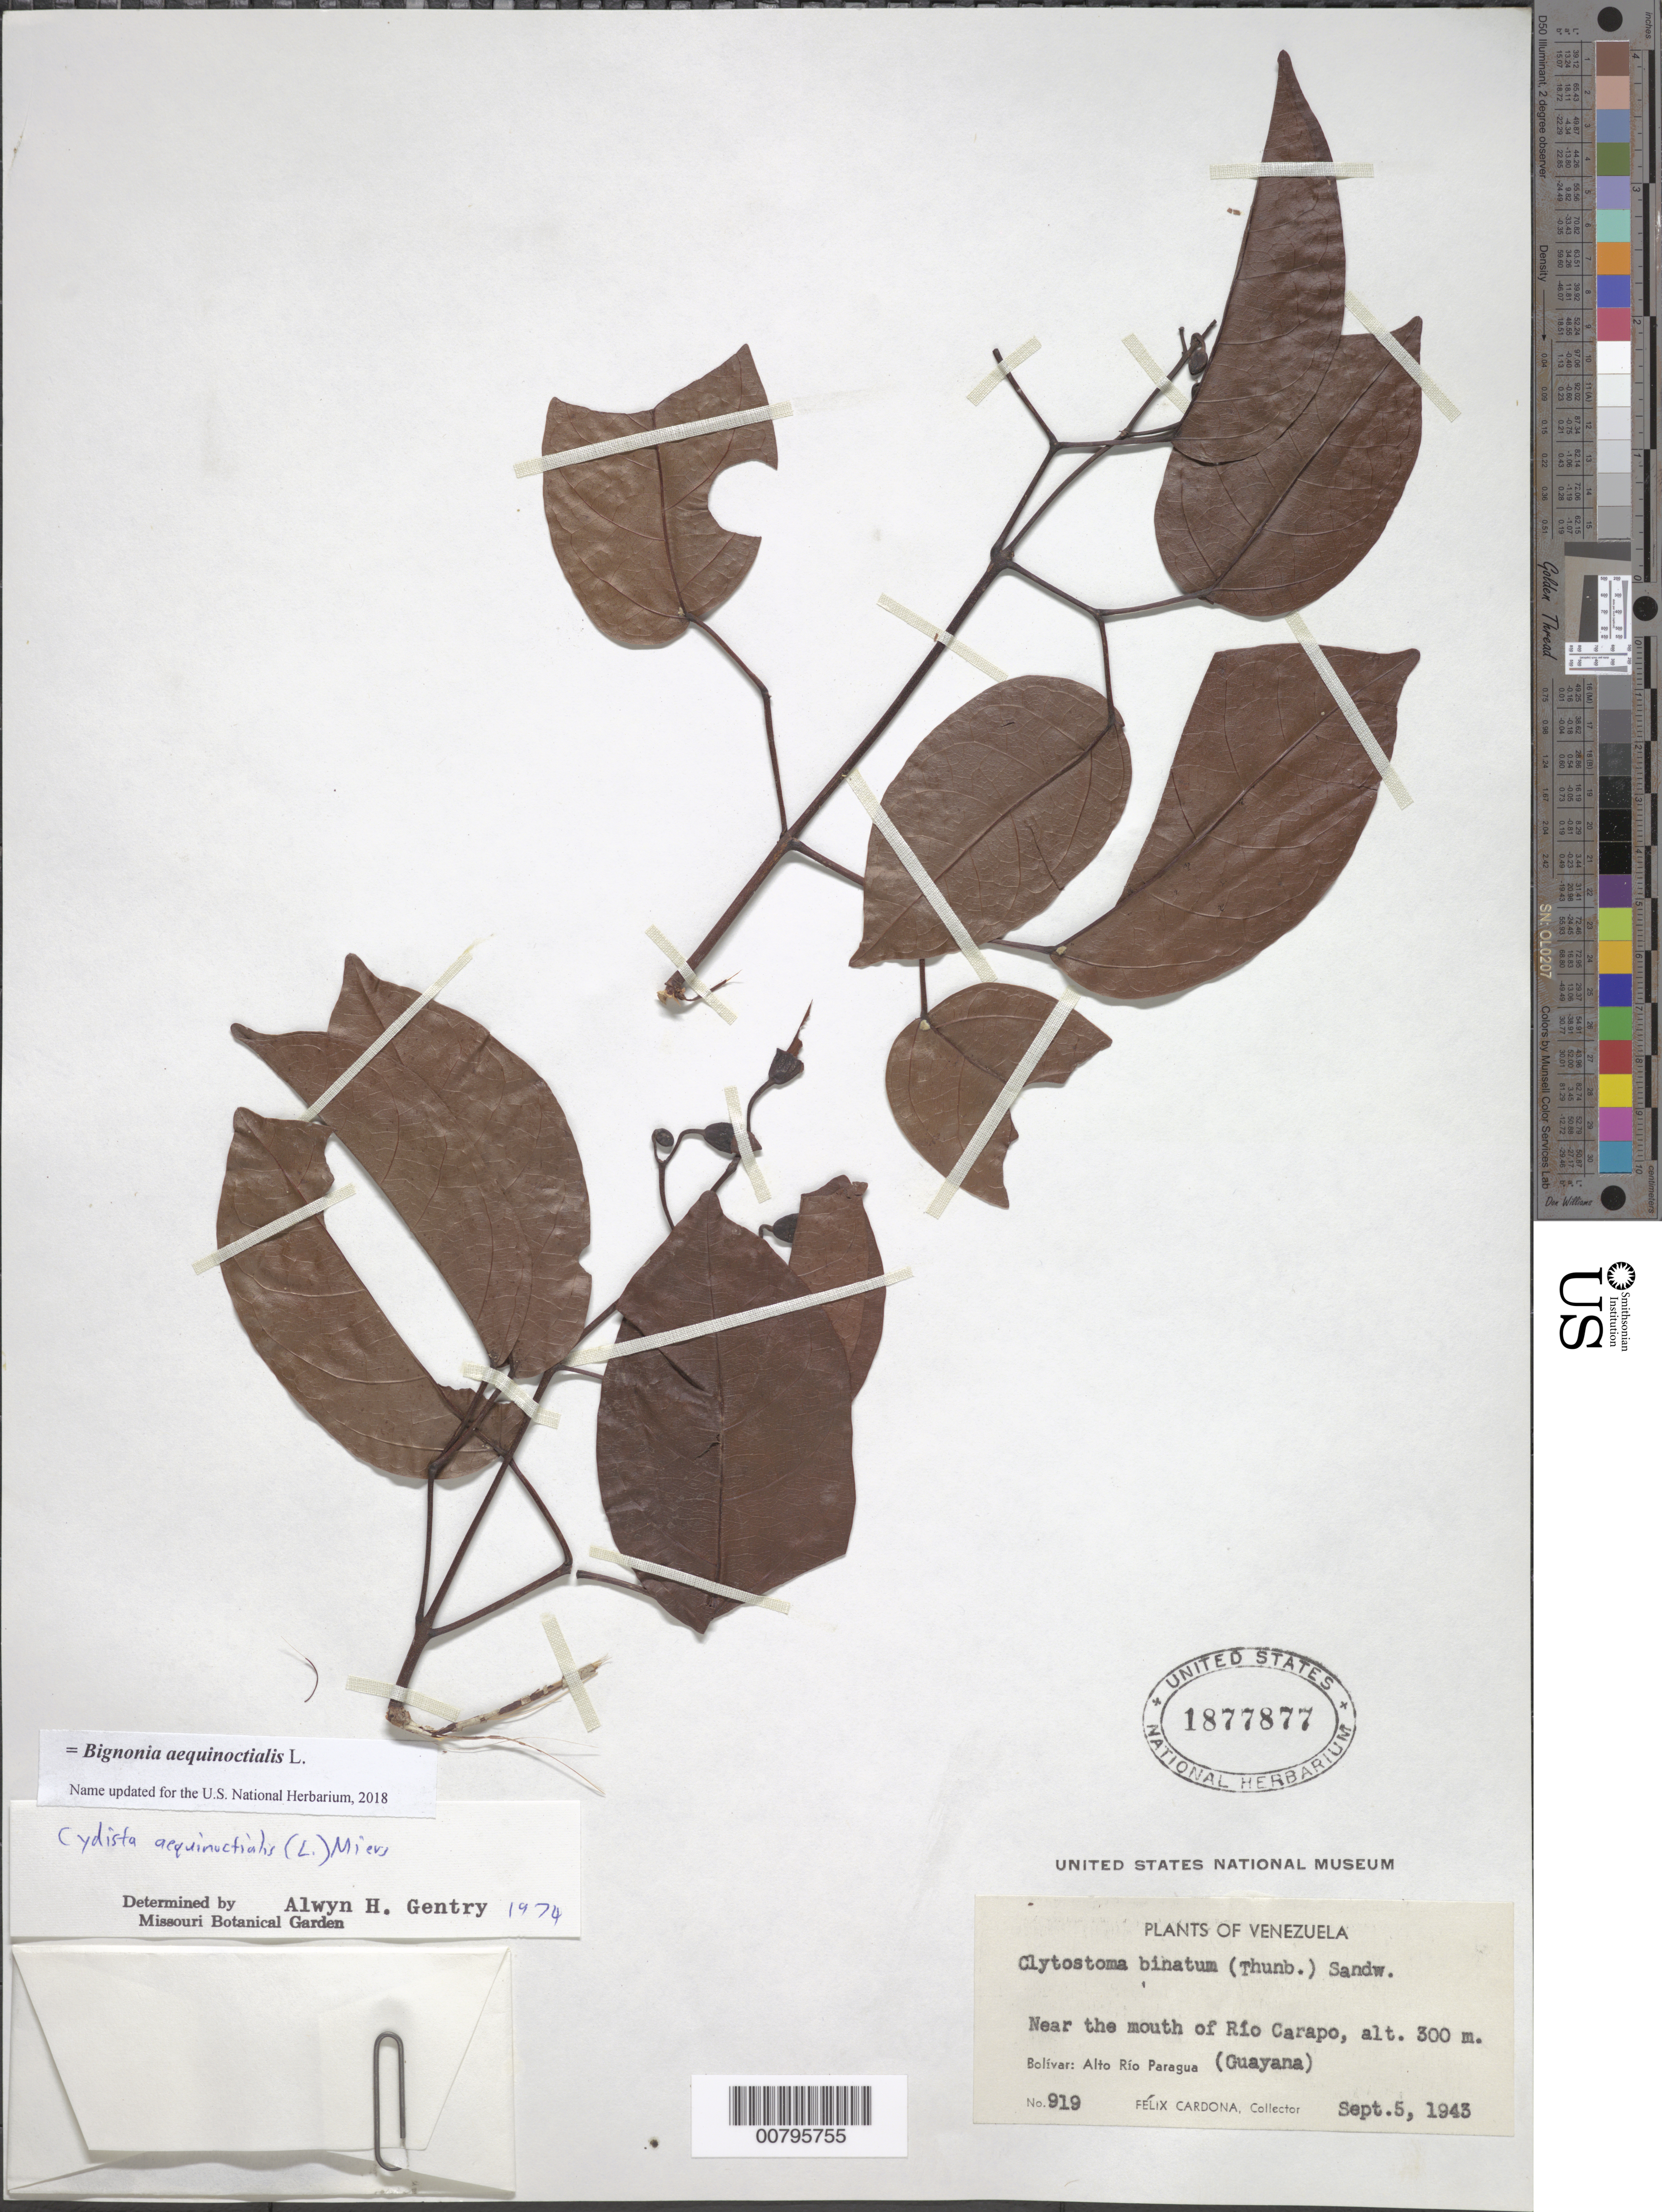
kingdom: Plantae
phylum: Tracheophyta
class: Magnoliopsida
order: Lamiales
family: Bignoniaceae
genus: Bignonia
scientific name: Bignonia aequinoctialis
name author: L.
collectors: F. Cardona Puig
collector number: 919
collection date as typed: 5-Sep-43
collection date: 1943-09-05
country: Venezuela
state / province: Bolívar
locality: Alto Río Paragua, Río Carapo (Guayana)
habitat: Near mouth of river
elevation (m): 300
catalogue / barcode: US 1877877